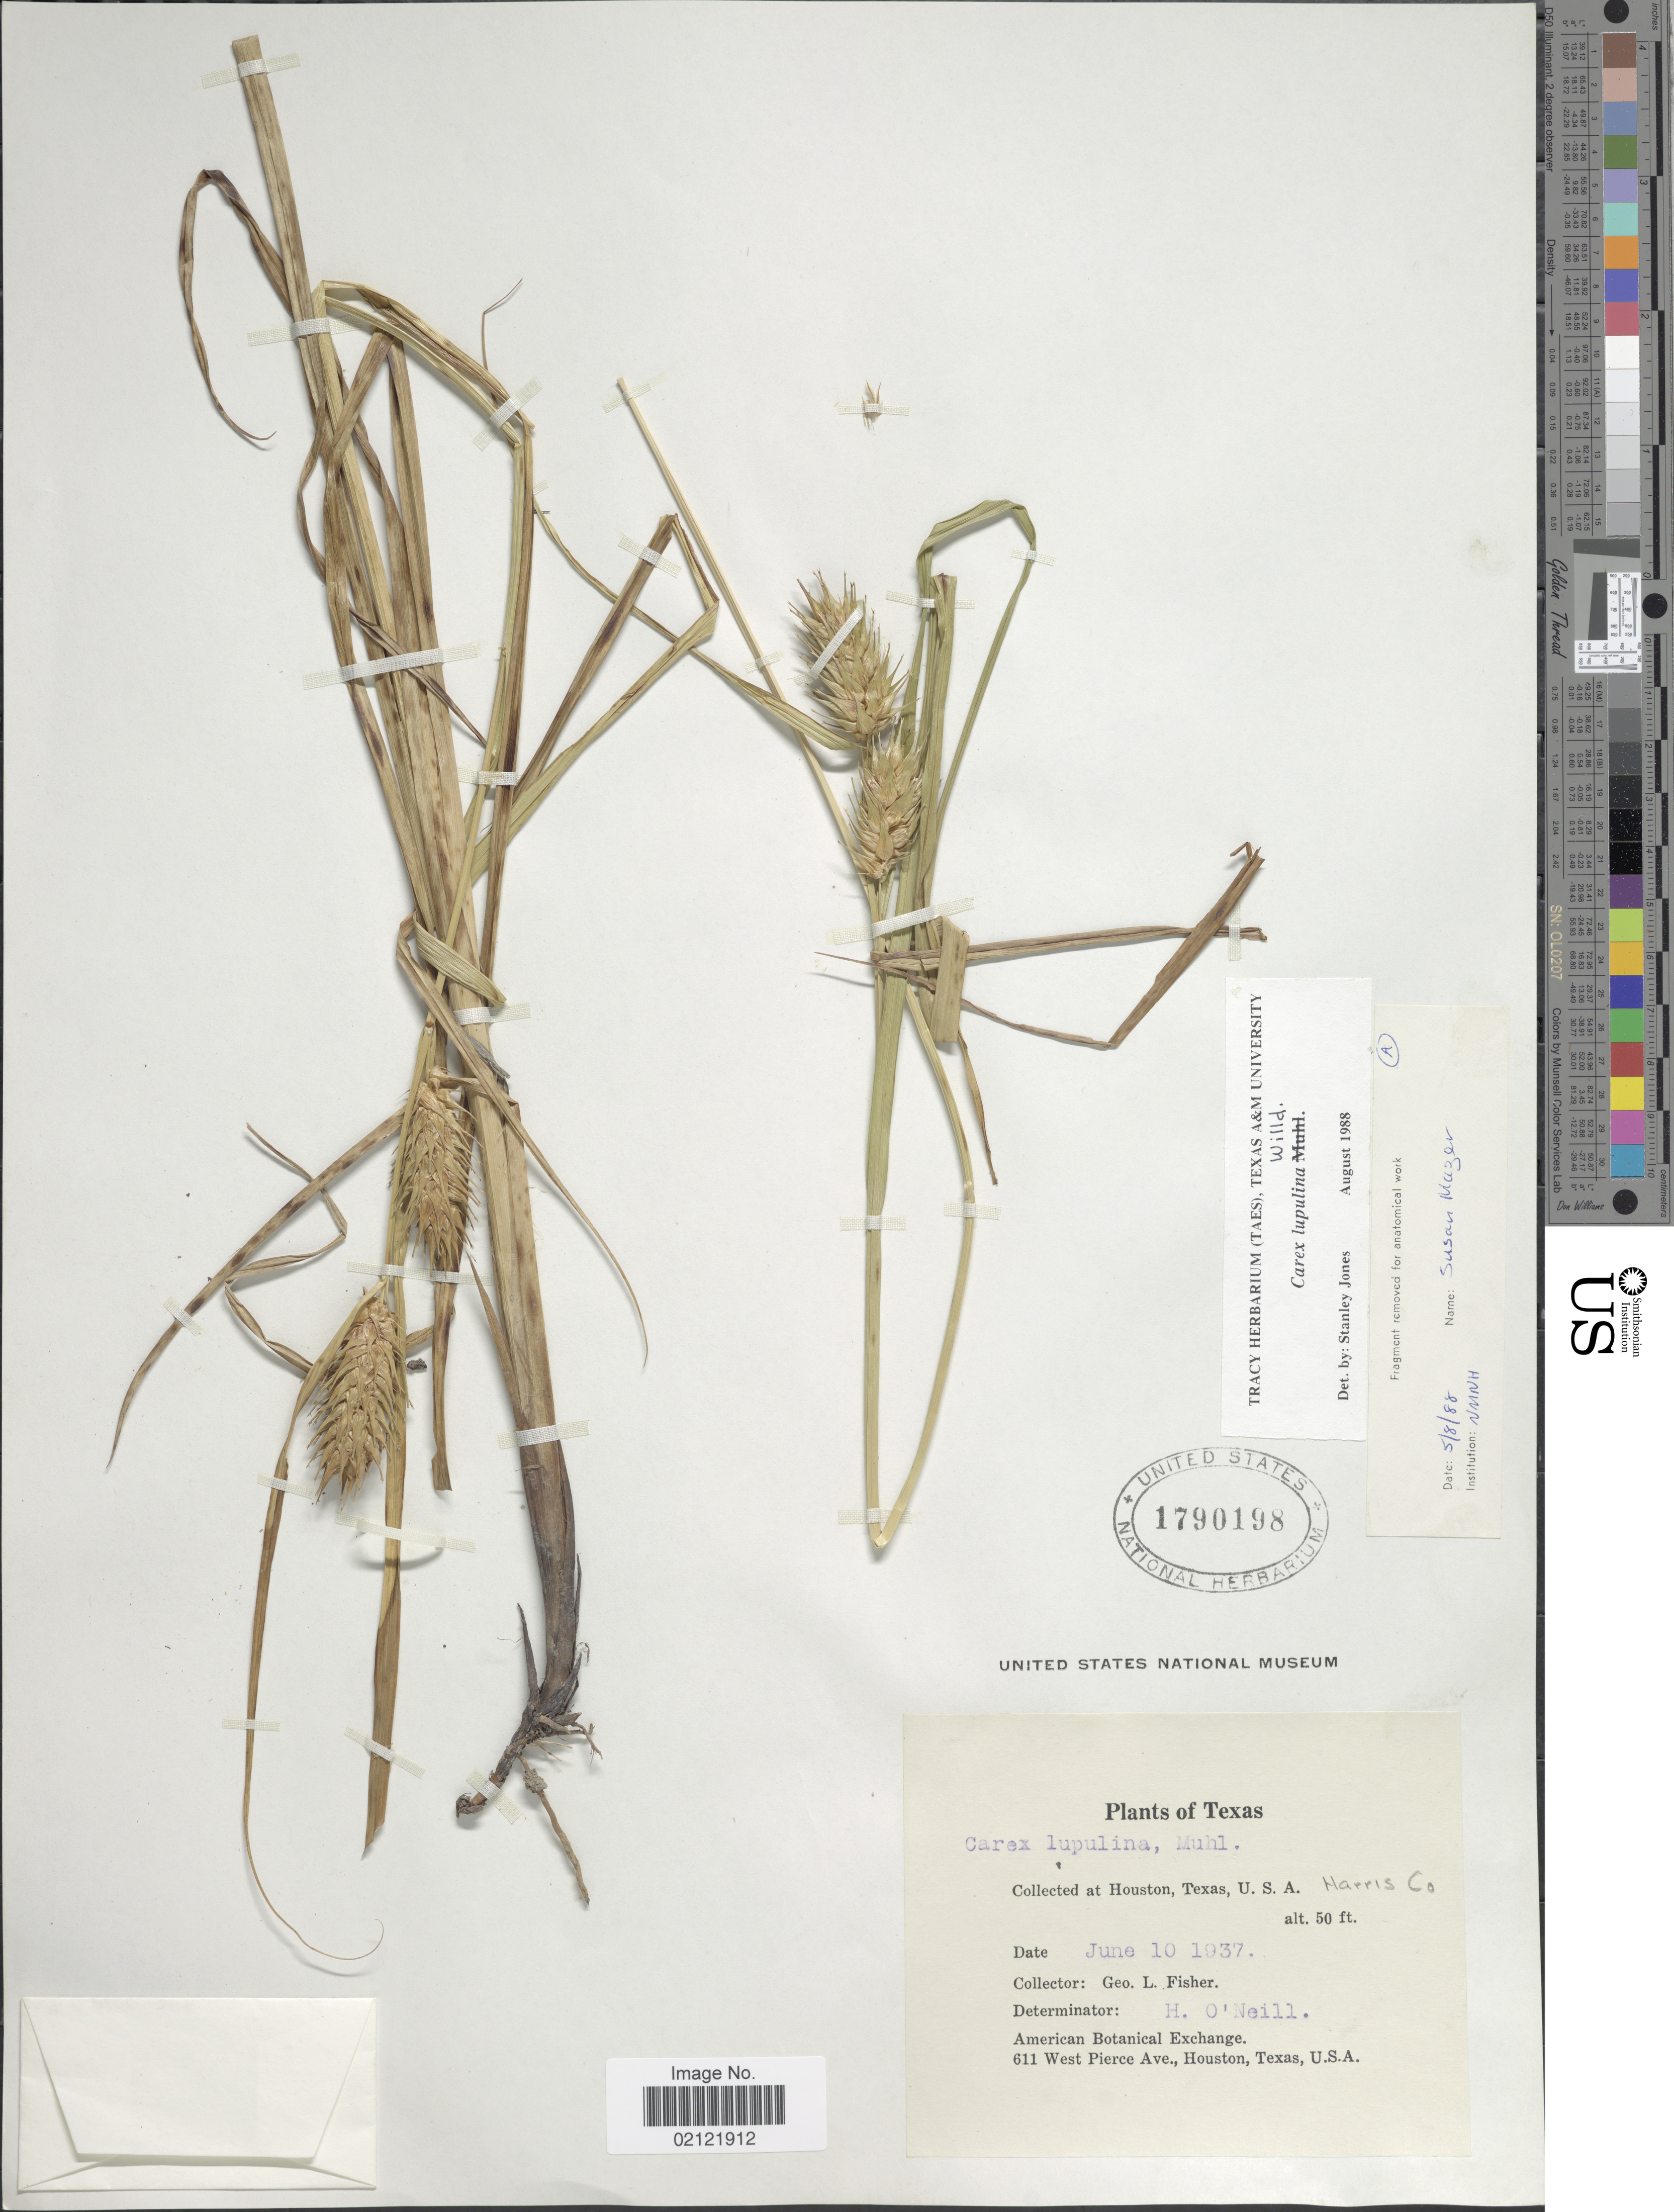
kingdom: Plantae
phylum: Tracheophyta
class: Liliopsida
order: Poales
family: Cyperaceae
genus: Carex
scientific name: Carex lupulina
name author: Muhl. ex Willd.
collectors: G. L. Fisher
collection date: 1937-06-10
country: United States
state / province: Texas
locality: Houston,Harris Co.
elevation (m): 15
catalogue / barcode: US 1790198